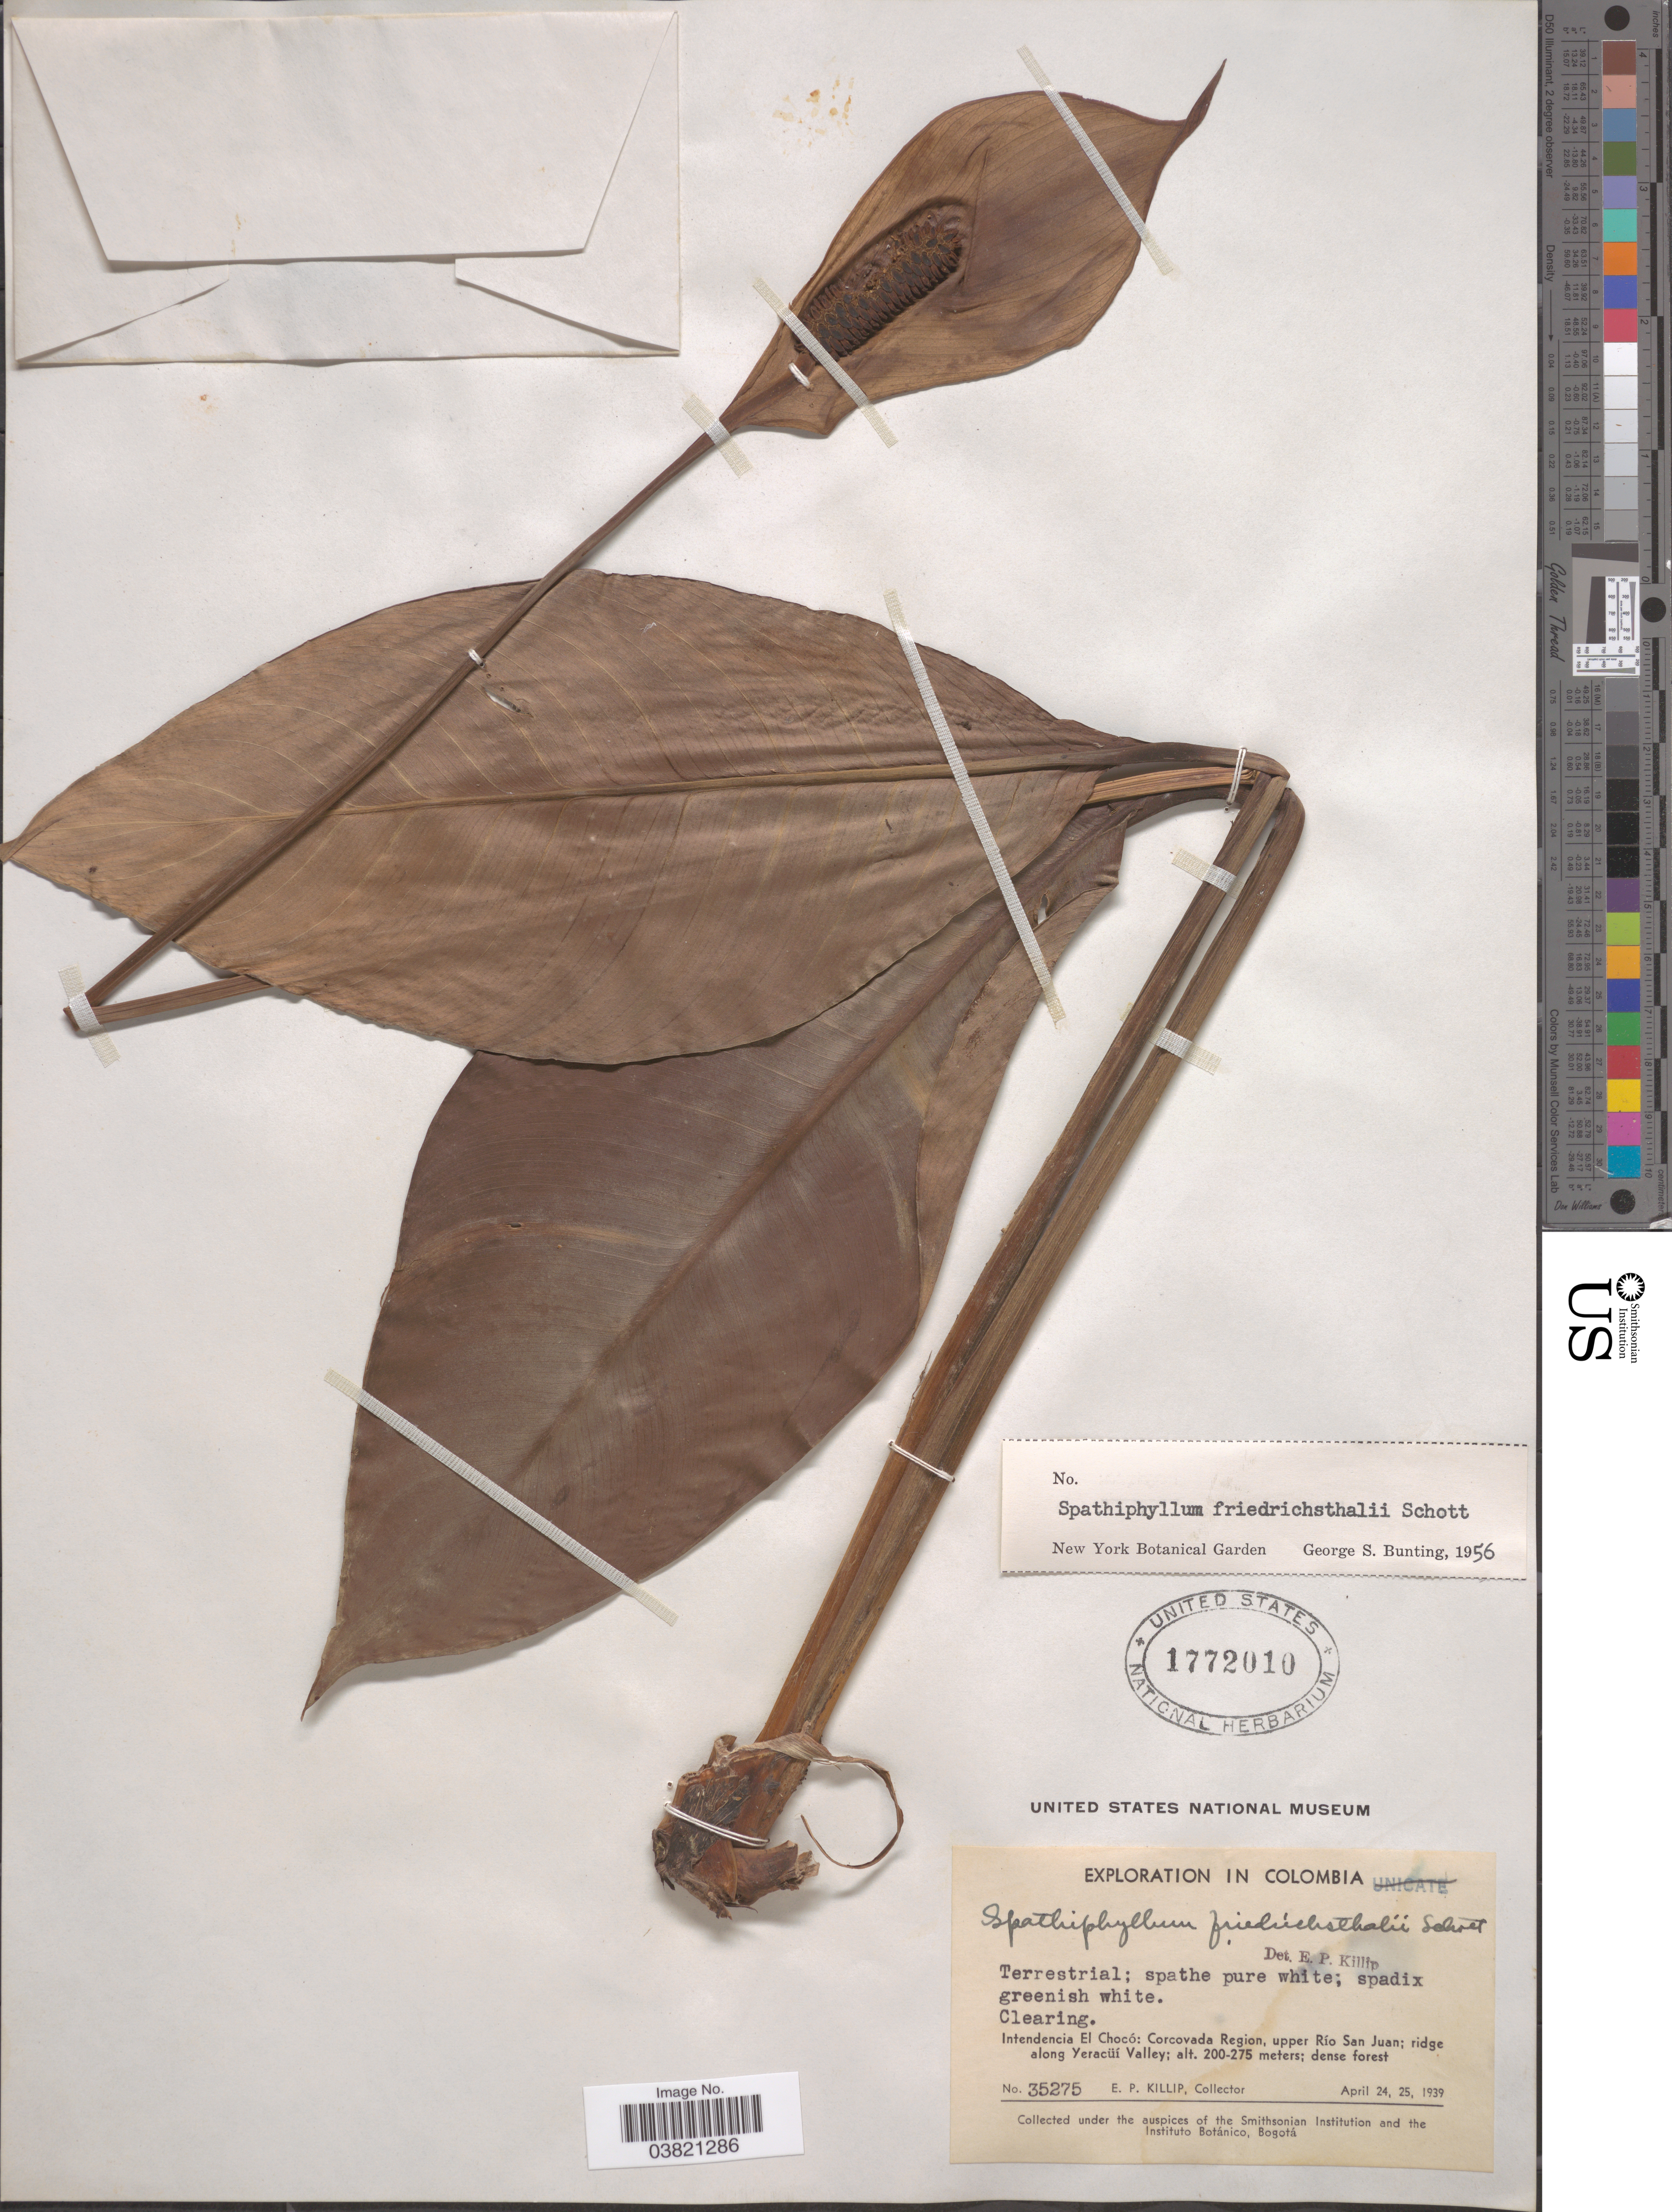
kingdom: Plantae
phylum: Tracheophyta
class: Liliopsida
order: Alismatales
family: Araceae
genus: Spathiphyllum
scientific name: Spathiphyllum friedrichsthalii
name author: Schott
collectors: E. P. Killip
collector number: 35275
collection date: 1939-04-24/1939-04-25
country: Colombia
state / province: Chocó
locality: Intendencia El Chocó: Corcovada Region, upper Río San Juan; ridge along Yeracüí Valley.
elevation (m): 200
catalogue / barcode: US 1772010